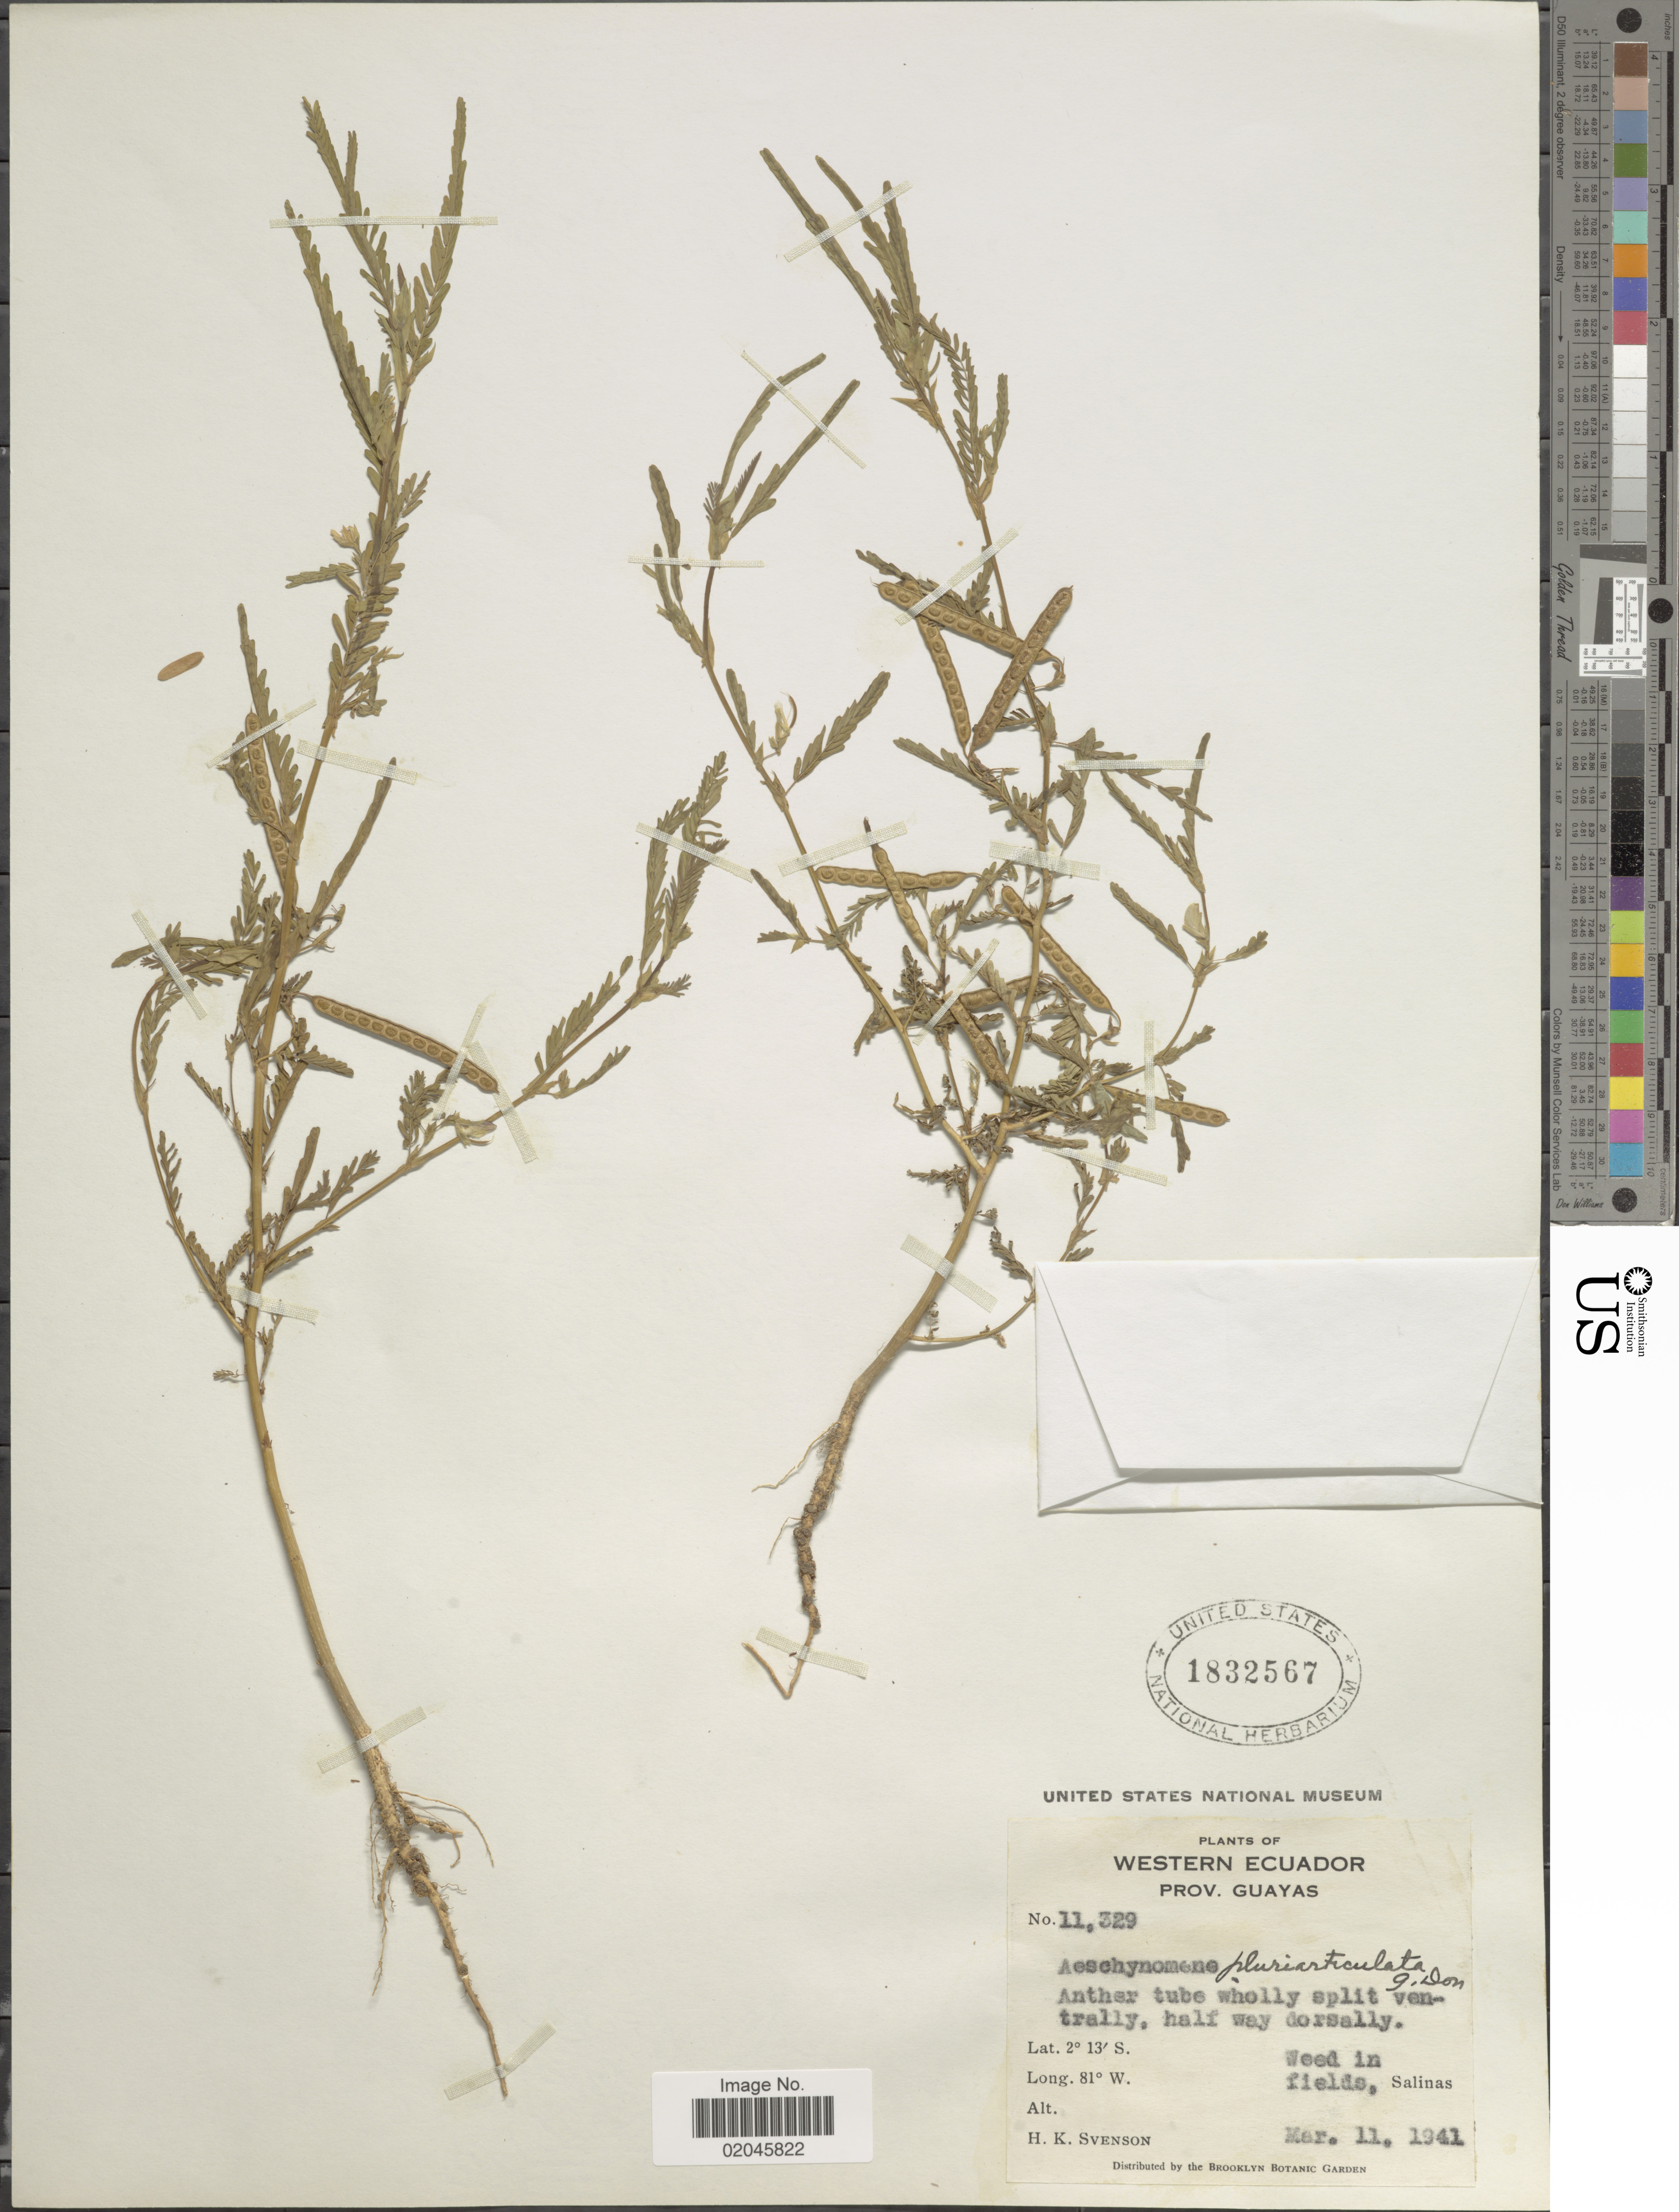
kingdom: Plantae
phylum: Tracheophyta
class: Magnoliopsida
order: Fabales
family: Fabaceae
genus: Aeschynomene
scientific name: Aeschynomene pluriarticulata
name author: G. Don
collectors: H. K. Svenson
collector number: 11329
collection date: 1941-03-11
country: Ecuador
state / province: Guayas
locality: Halway dorsally, weed in fields, Salinas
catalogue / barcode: US 1832567